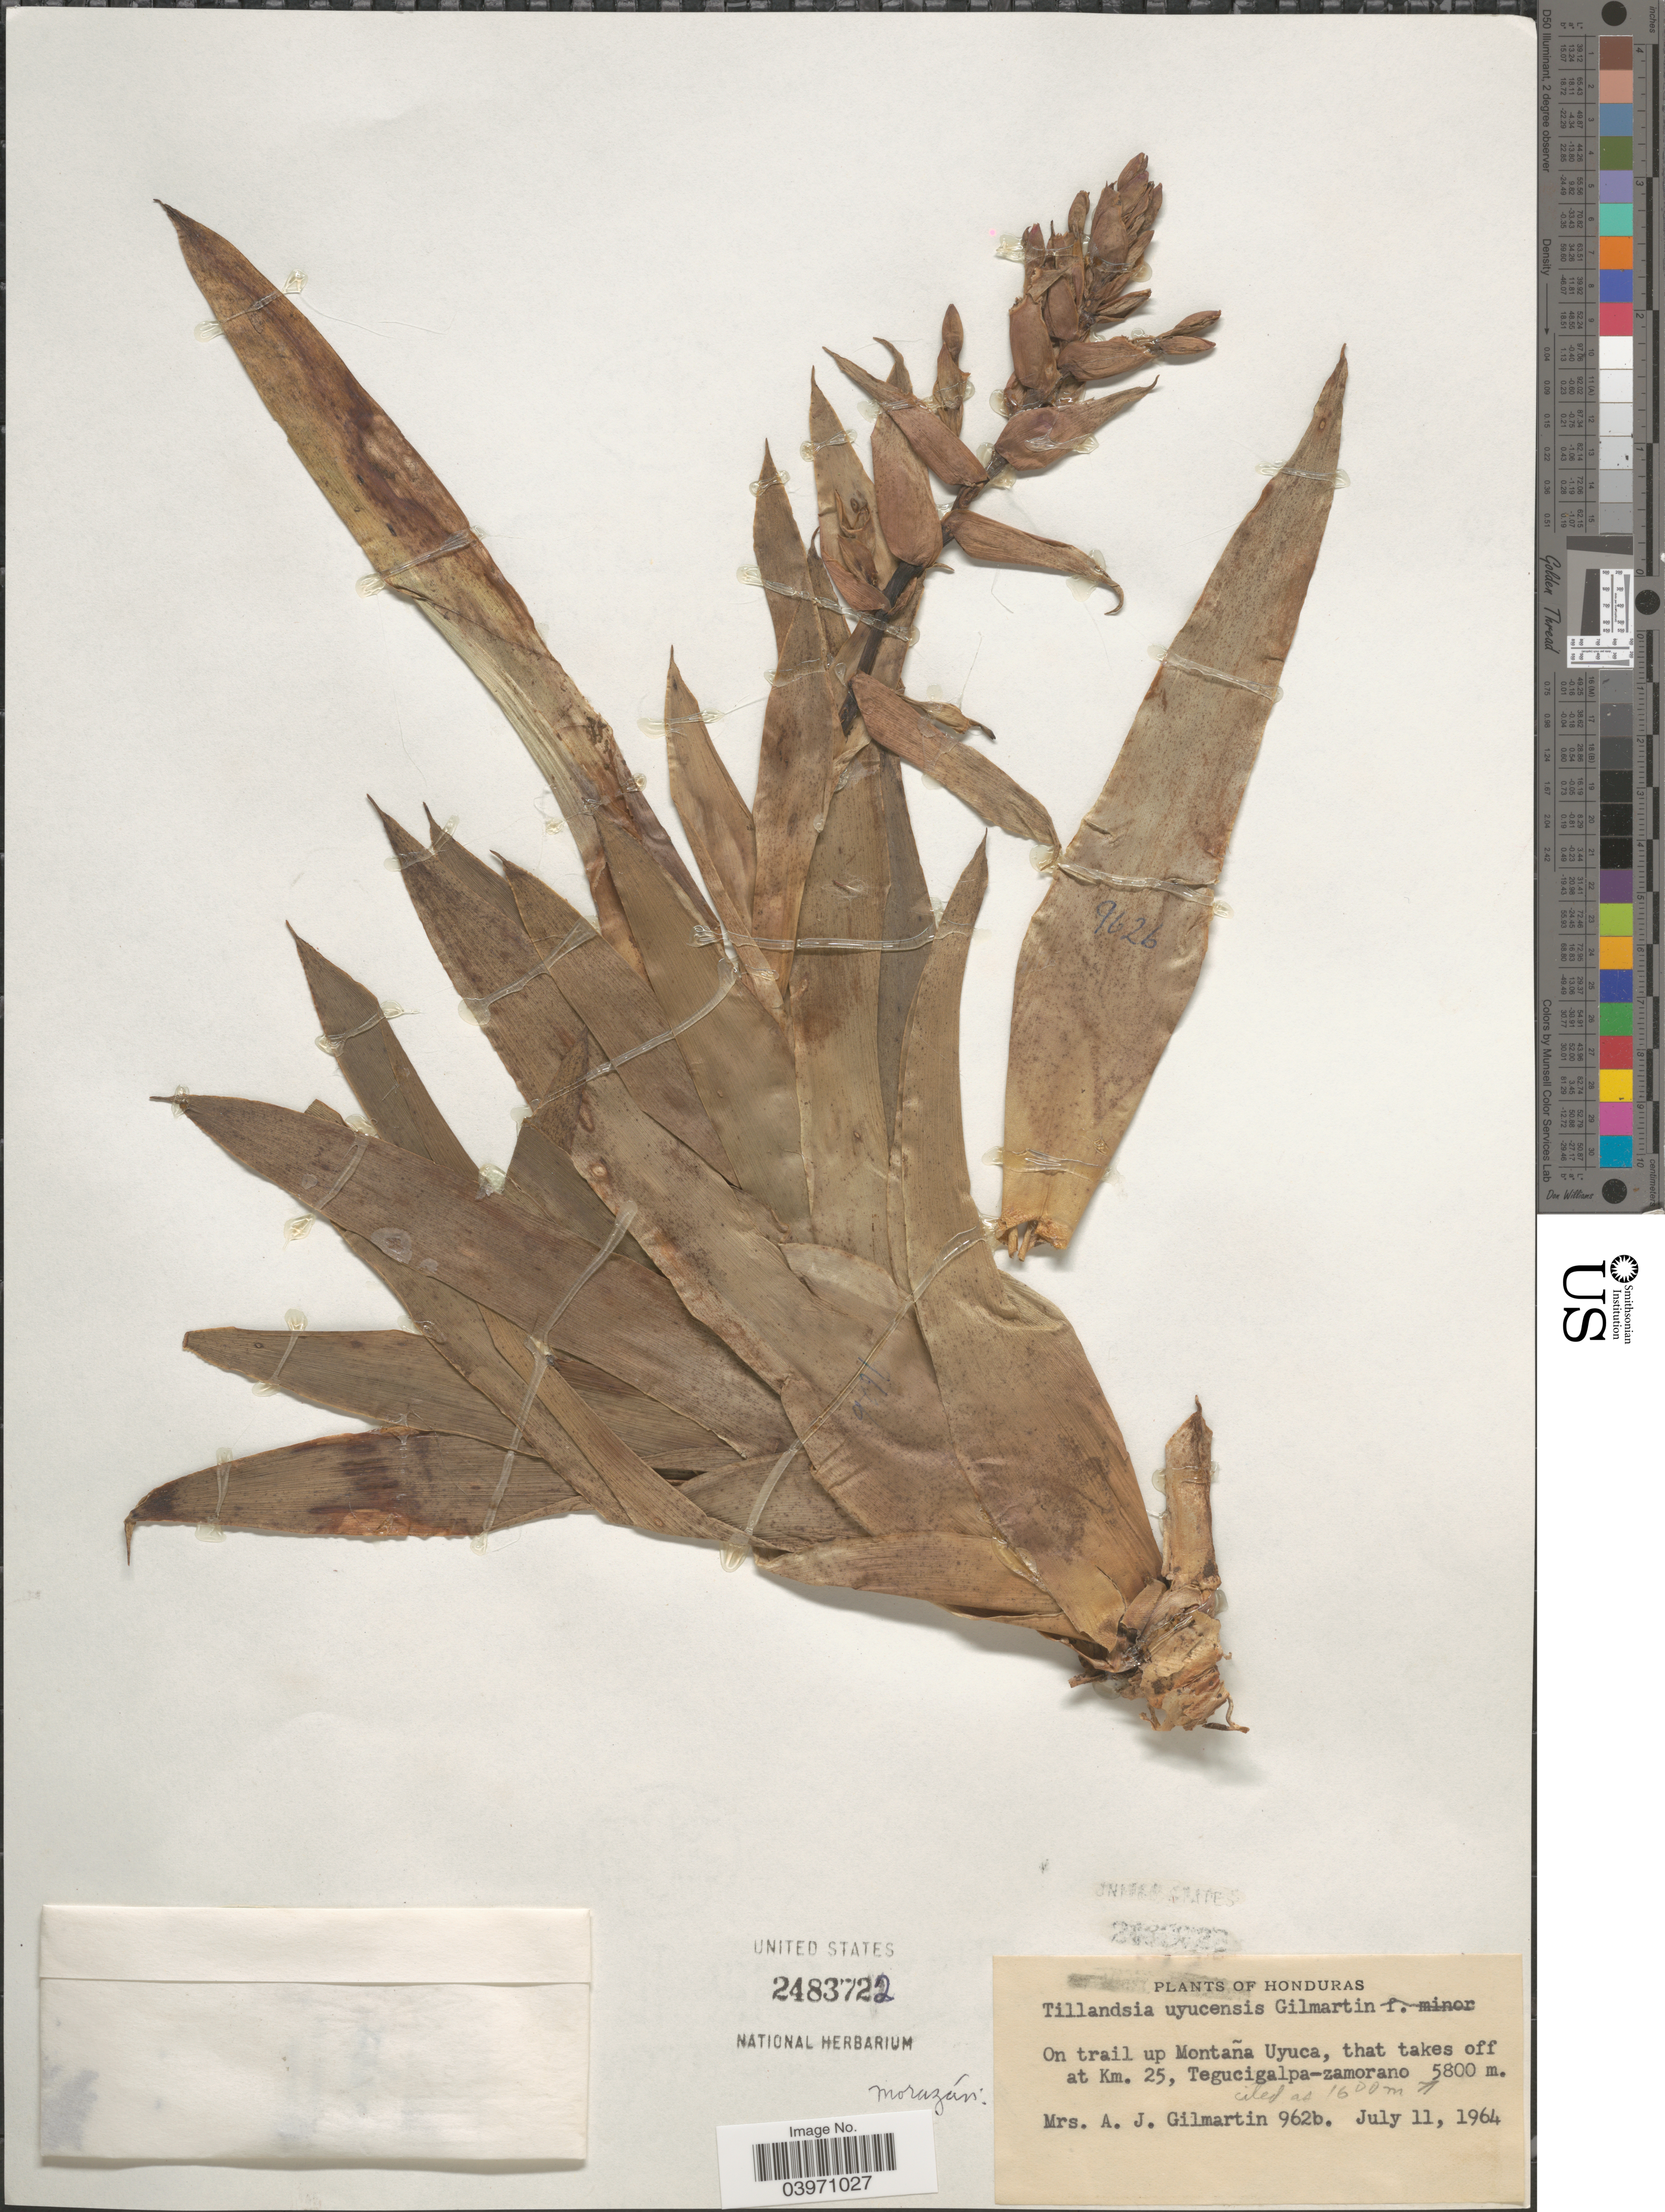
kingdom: Plantae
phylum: Tracheophyta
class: Liliopsida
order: Poales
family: Bromeliaceae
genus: Tillandsia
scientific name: Tillandsia guatemalensis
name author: L.B. Sm.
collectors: A. J. Gilmartin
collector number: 962b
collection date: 1964-07-11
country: Honduras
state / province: Fco. Morazán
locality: Morazán. On trail up Montaña Uyuca, that takes off at Km. 25, Tegucigalpa-zamorano.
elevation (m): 5800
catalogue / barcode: US 2483722